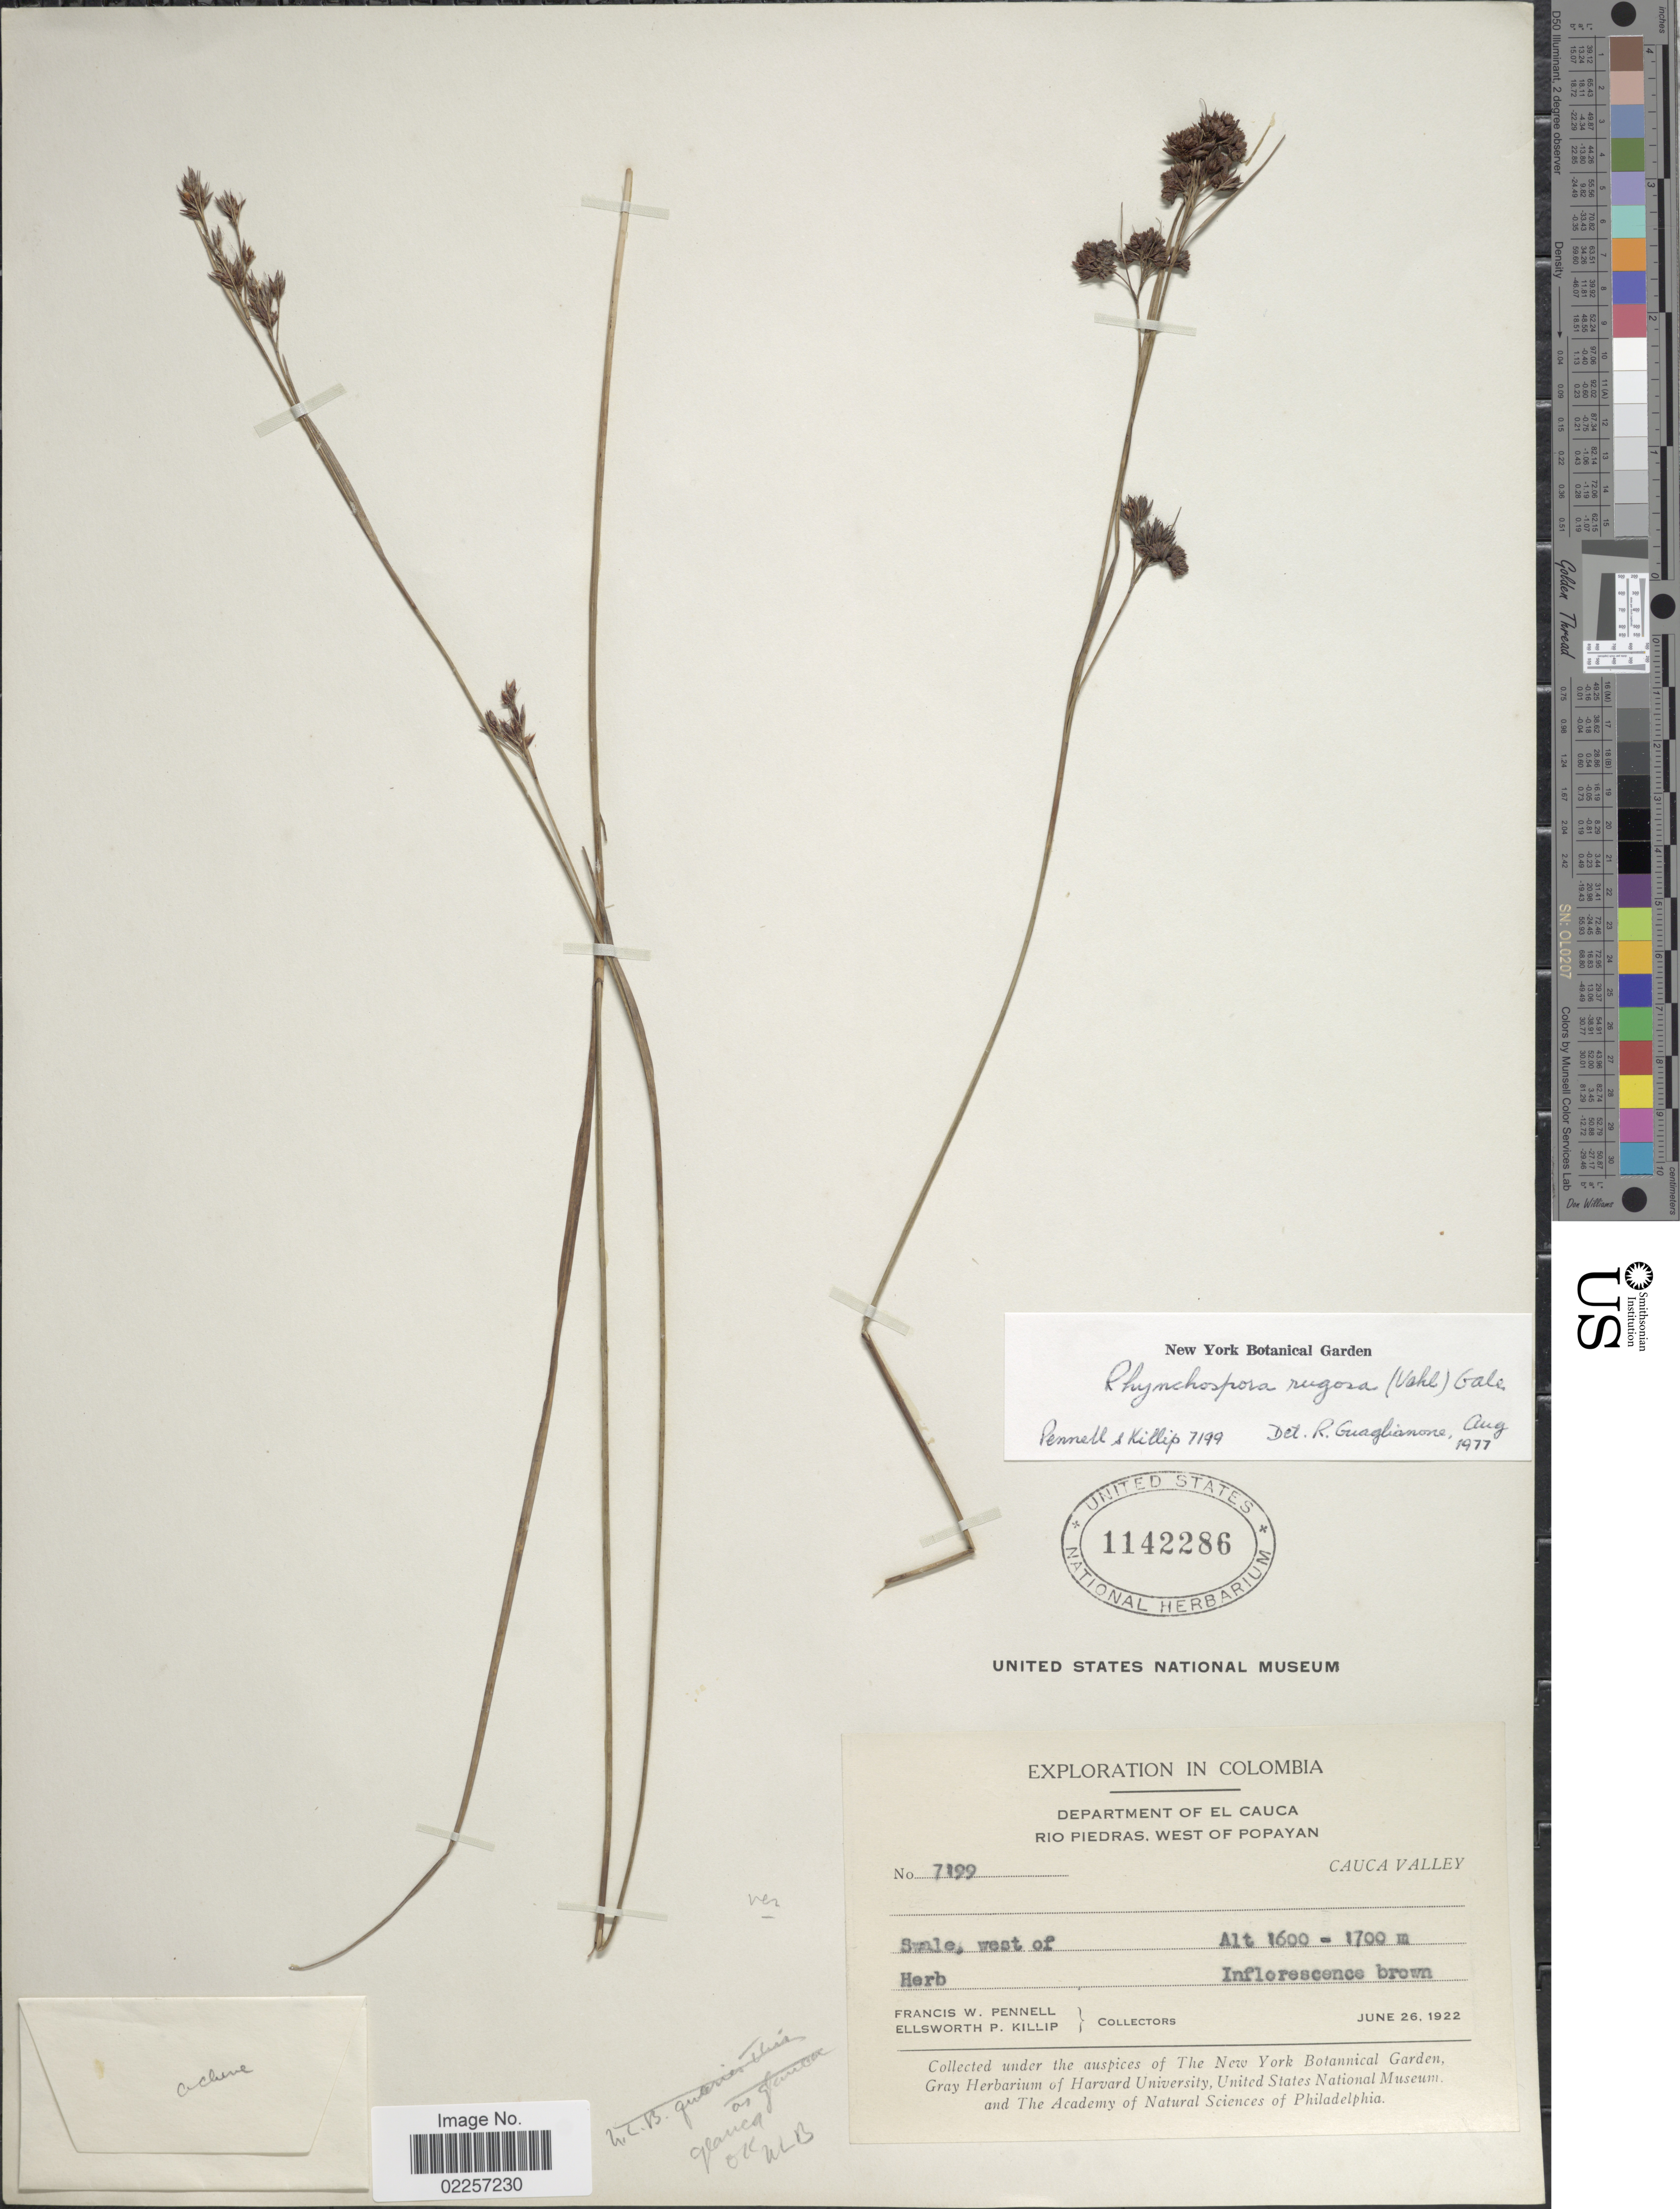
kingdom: Plantae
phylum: Tracheophyta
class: Liliopsida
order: Poales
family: Cyperaceae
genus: Rhynchospora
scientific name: Rhynchospora rugosa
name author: (Vahl) Gale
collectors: F. W. Pennell & E. P. Killip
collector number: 7199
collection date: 1922-06-26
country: Colombia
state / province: Cauca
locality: Department of El Cauca, Rio Piedras, west of Popayan, Cauca Valley, Swale, west of Popayan.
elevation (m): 1600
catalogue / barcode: US 1142286